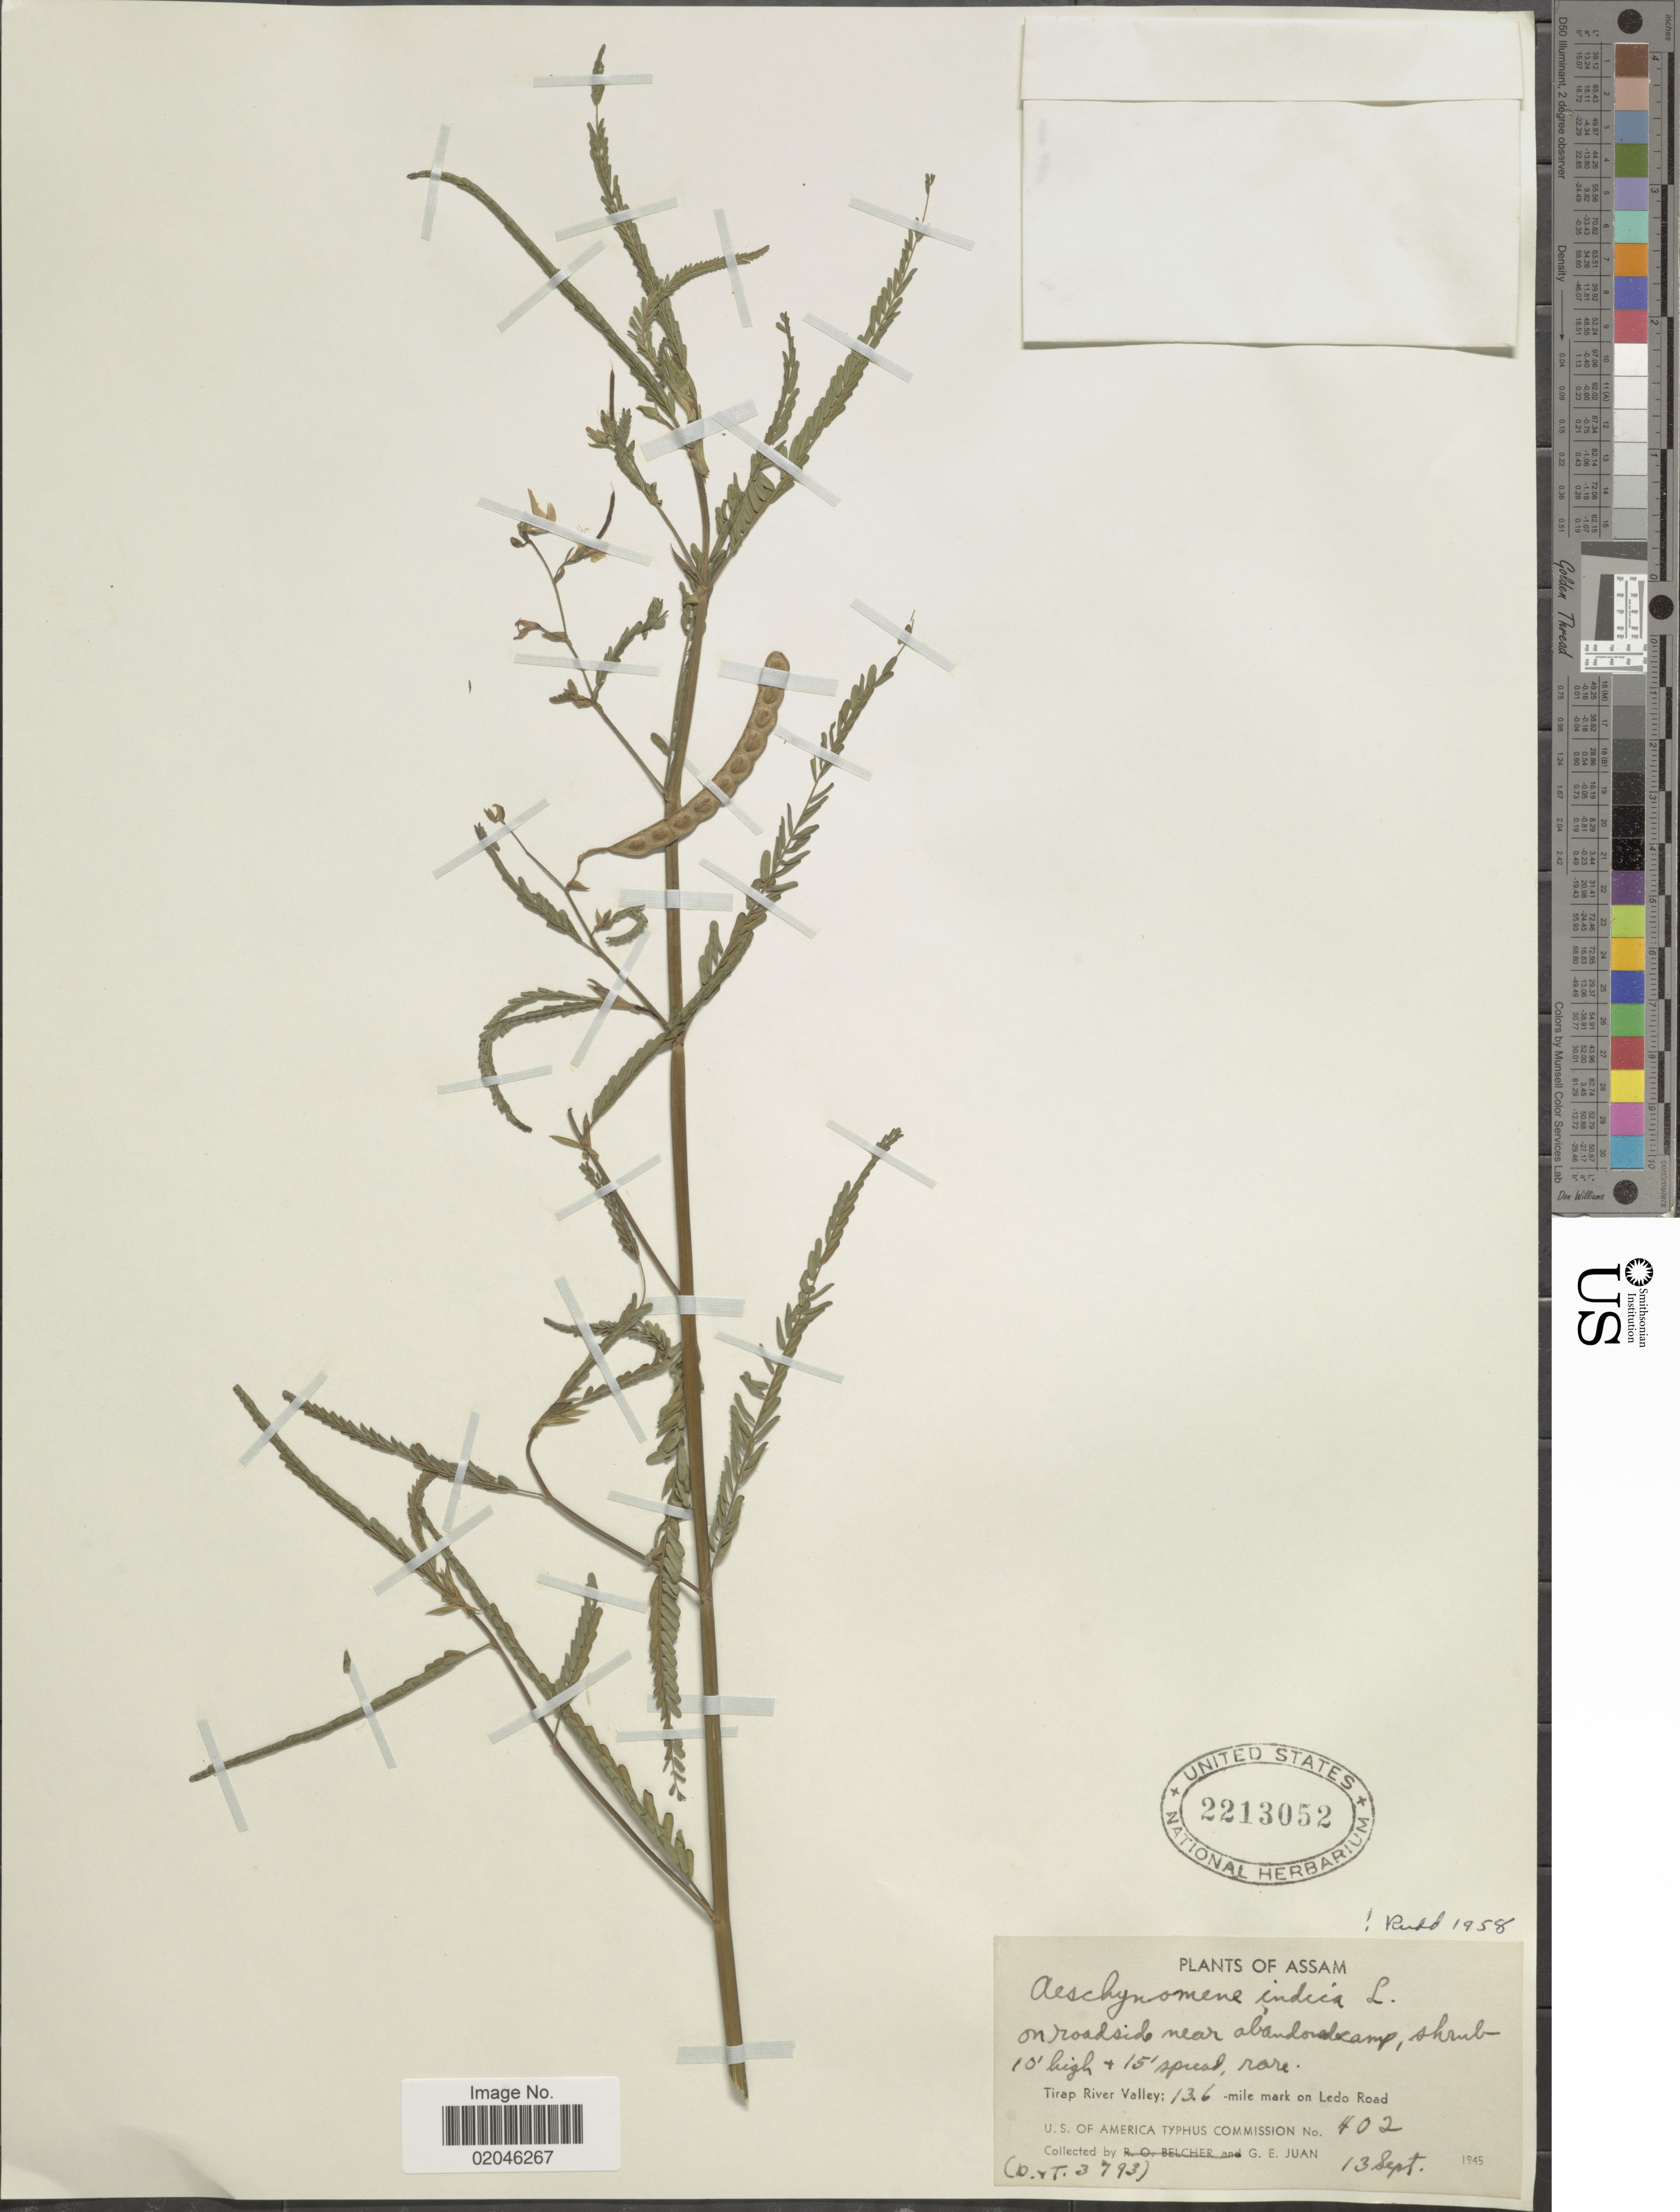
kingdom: Plantae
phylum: Tracheophyta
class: Magnoliopsida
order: Fabales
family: Fabaceae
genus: Aeschynomene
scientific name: Aeschynomene indica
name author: L.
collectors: G. Juan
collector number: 402?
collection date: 1945-09-13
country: India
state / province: Assam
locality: On roadside near abandoned camp, Tirap River Valley; 13.6 mile mark on Ledo Road.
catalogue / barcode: US 2213052